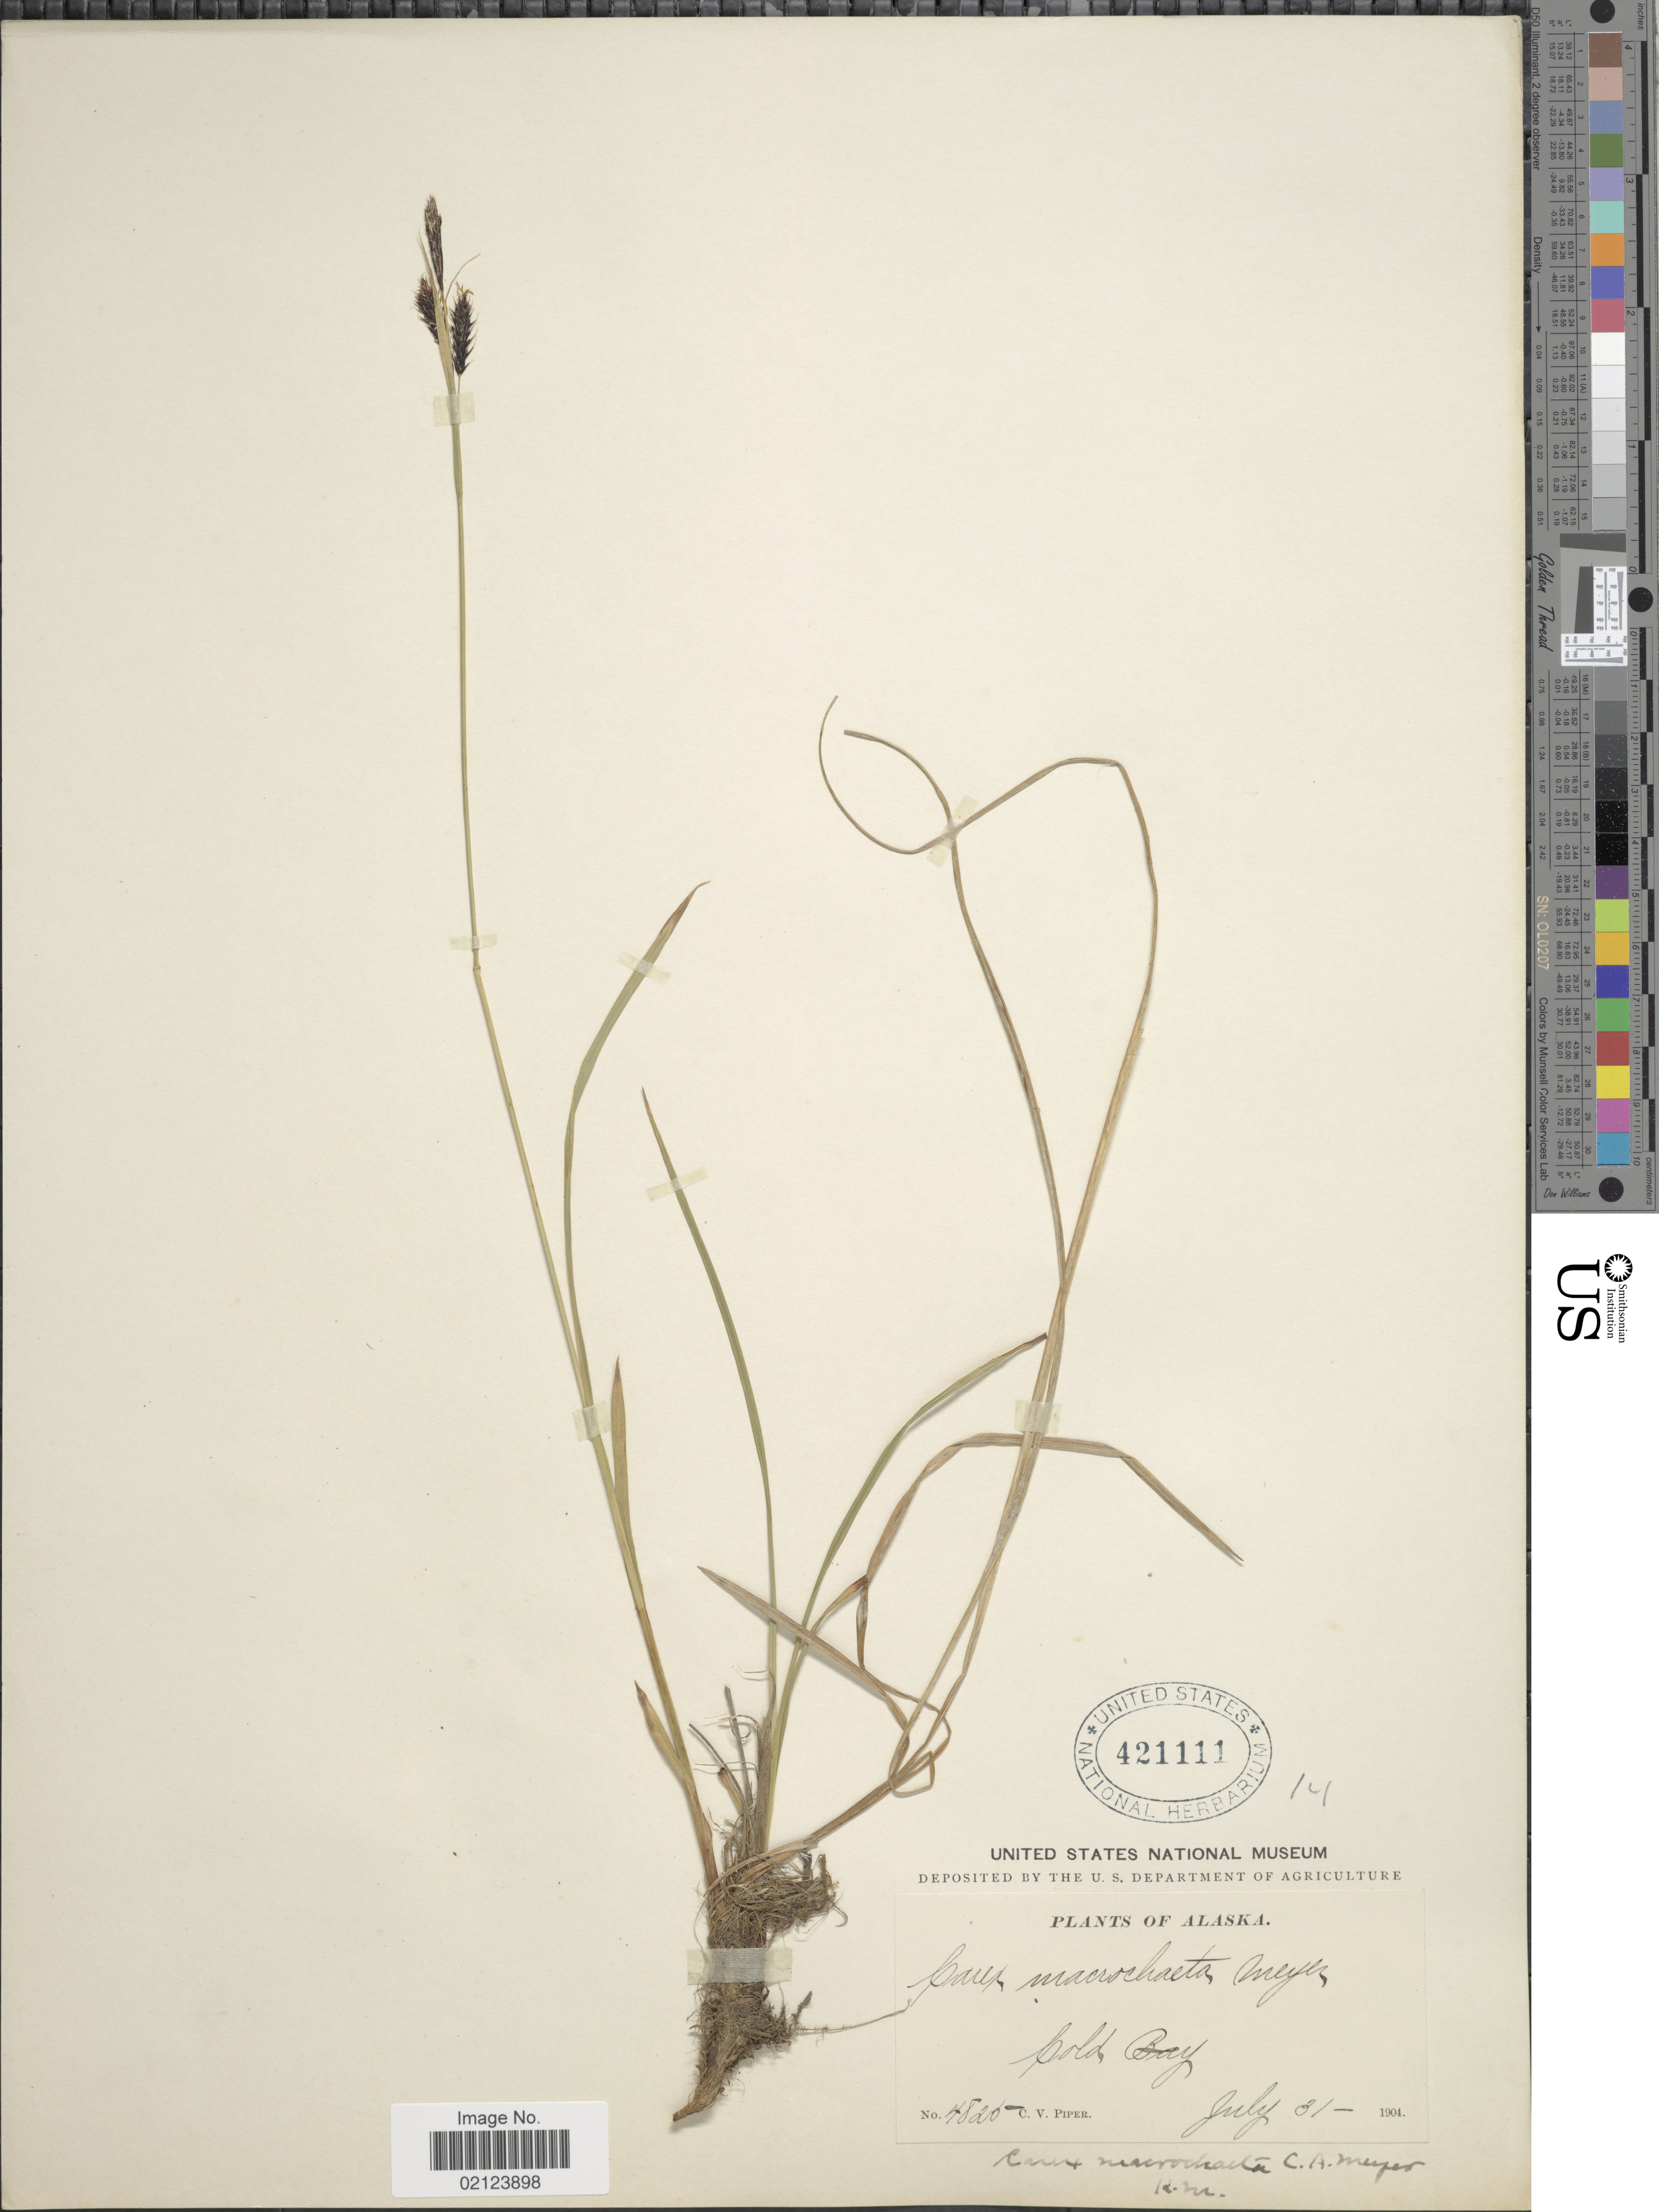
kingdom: Plantae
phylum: Tracheophyta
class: Liliopsida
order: Poales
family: Cyperaceae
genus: Carex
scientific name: Carex macrochaeta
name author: C.A. Mey.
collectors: C. V. Piper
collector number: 4826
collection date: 1904-07-31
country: United States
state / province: Alaska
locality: Cold Bay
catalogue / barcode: US 421111